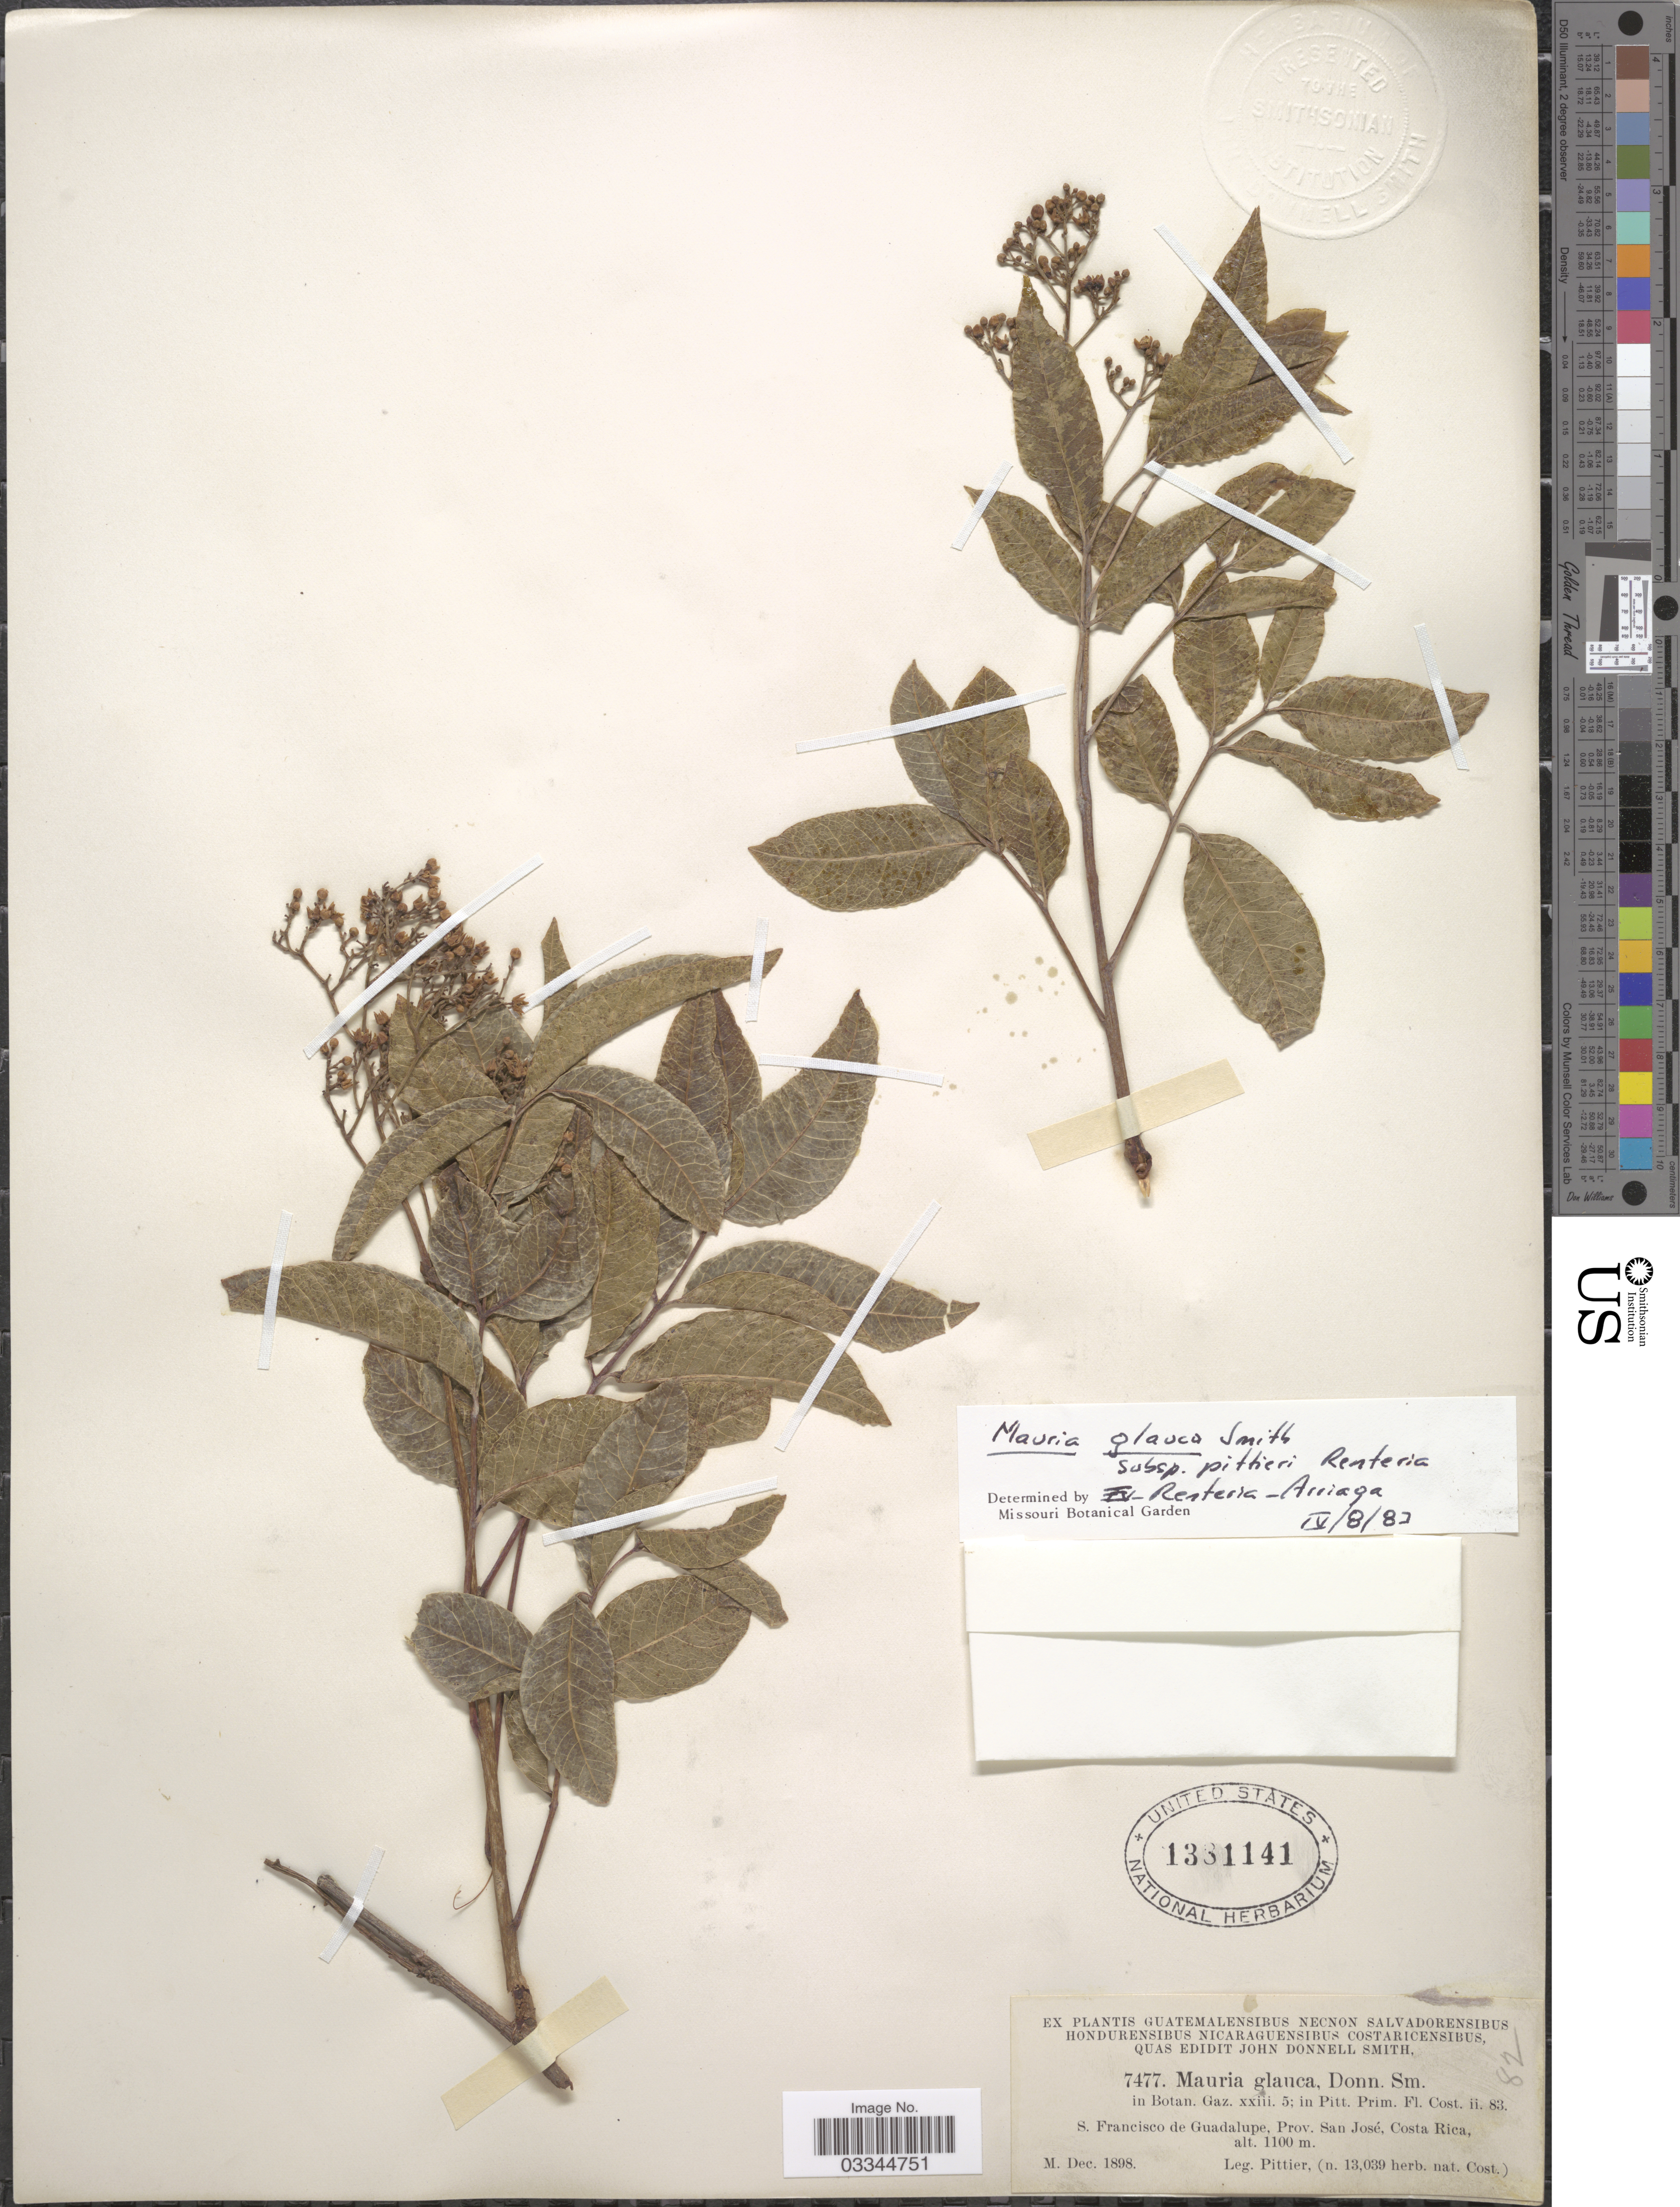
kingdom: Plantae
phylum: Tracheophyta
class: Magnoliopsida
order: Sapindales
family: Anacardiaceae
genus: Mauria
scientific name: Mauria glauca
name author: Donn. Sm.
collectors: Pittier, --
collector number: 7477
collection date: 1898-12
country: Costa Rica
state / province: San José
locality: S. Francisco de Guadalupe.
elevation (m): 1100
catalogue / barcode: US 1381141